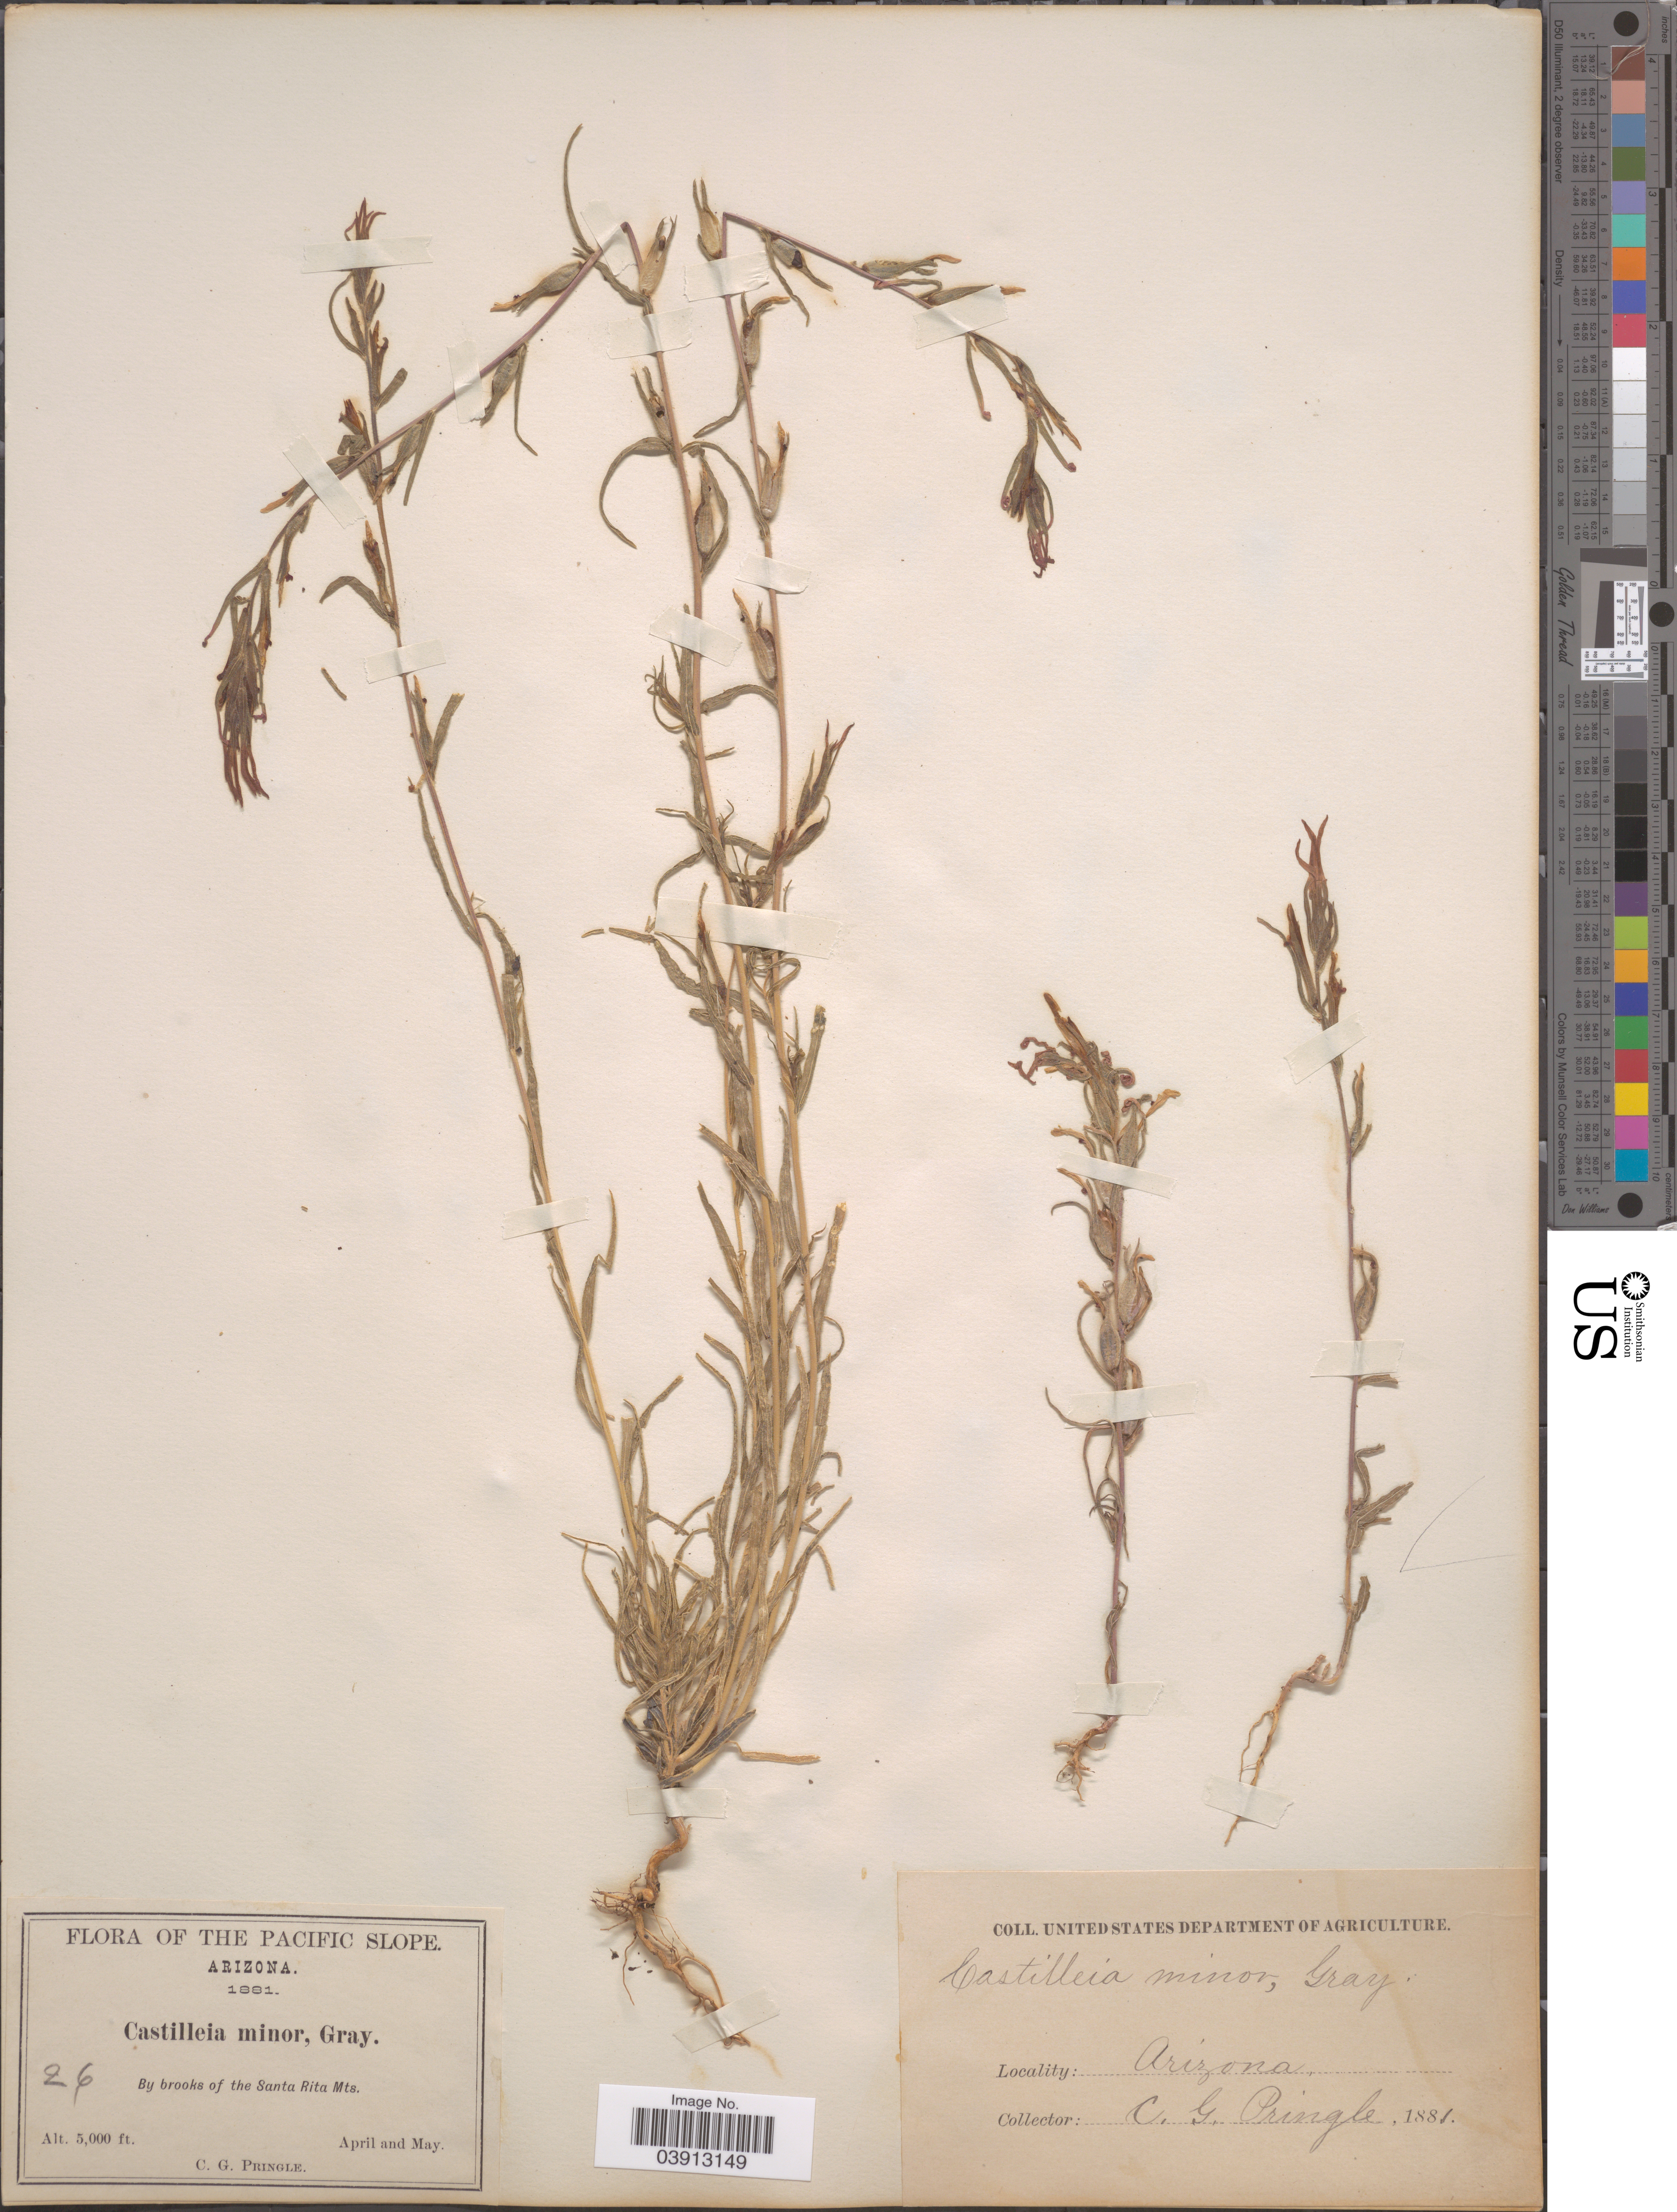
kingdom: Plantae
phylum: Tracheophyta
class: Magnoliopsida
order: Lamiales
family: Orobanchaceae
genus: Castilleja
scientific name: Castilleja minor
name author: A. Gray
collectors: C. G. Pringle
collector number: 26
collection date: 1881-04/1881-05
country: United States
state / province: Arizona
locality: Pacific Slope. By brooks of the Santa Rita Mts.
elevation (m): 1524